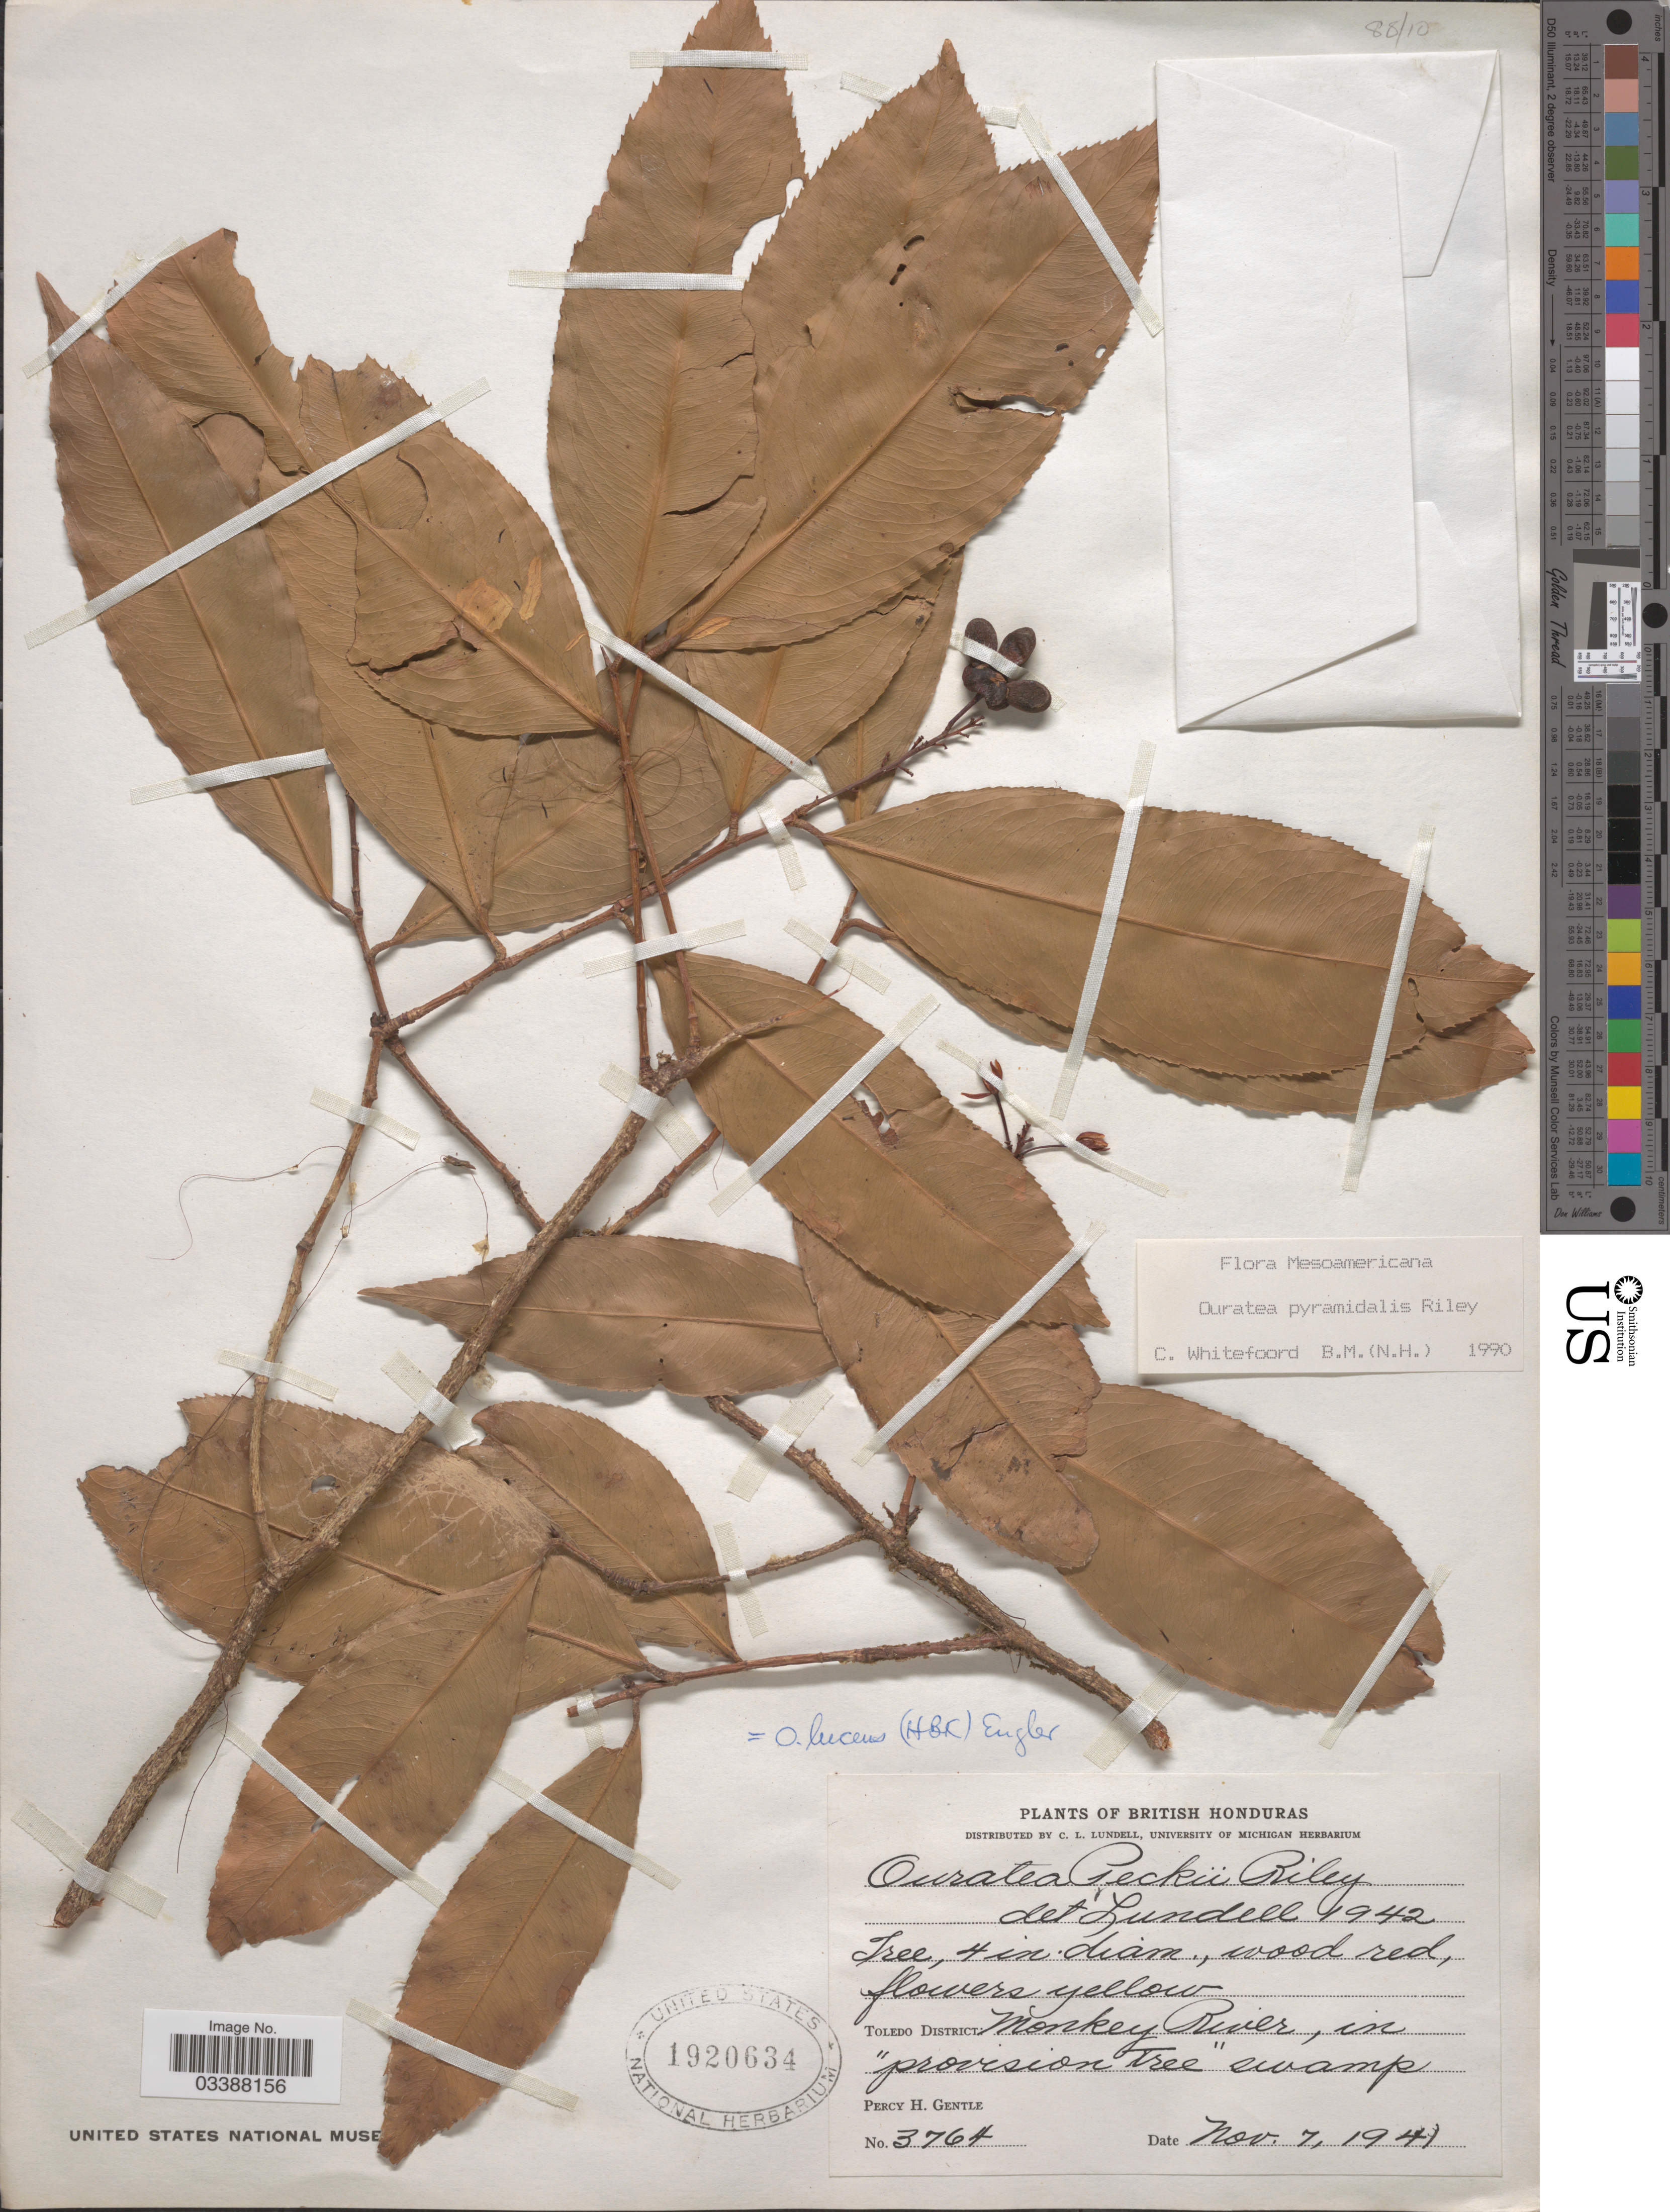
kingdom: Plantae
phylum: Tracheophyta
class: Magnoliopsida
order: Malpighiales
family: Ochnaceae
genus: Ouratea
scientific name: Ouratea pyramidalis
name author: L. Riley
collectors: P. H. Gentle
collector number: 3764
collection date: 1941-11-07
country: Belize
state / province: Toledo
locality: British Honduras. Toledo District: Monkey River.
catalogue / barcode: US 1920634